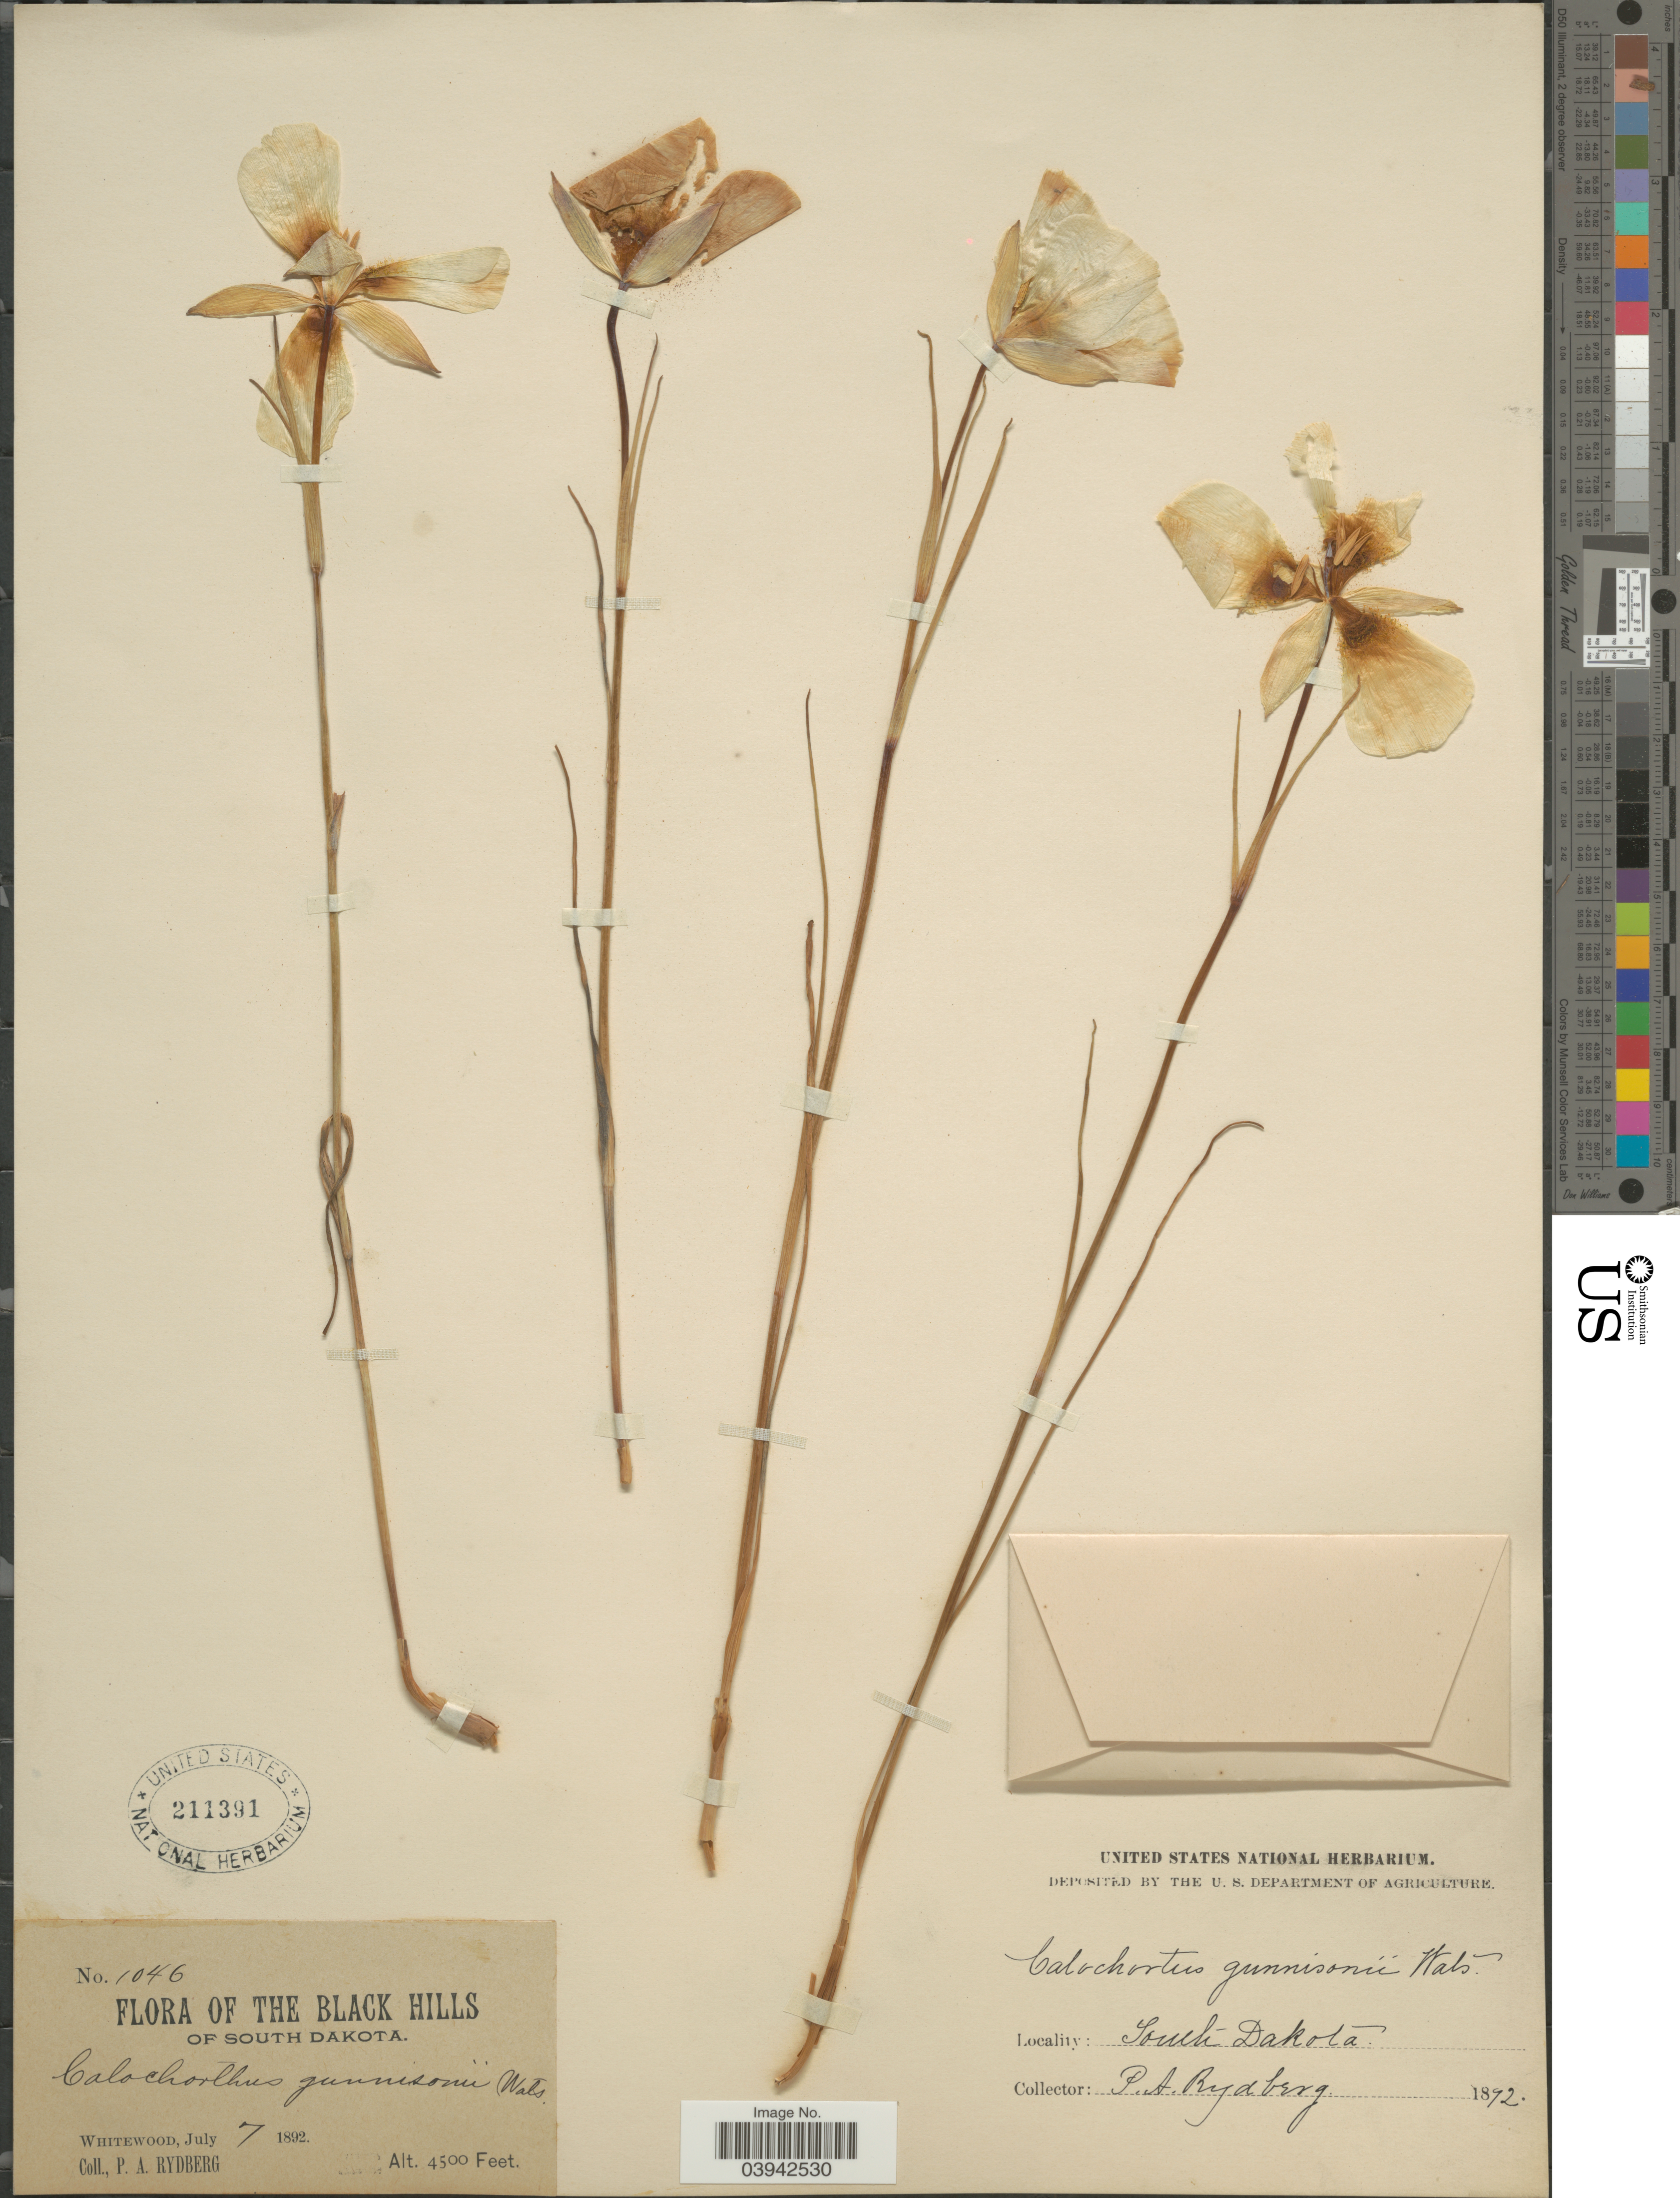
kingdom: Plantae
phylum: Tracheophyta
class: Liliopsida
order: Liliales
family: Liliaceae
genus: Calochortus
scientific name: Calochortus gunnisonii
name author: S. Watson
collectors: P. A. Rydberg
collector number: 1046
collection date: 1892-07-07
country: United States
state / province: South Dakota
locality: The Black Hills of South Dakota. Whitewood.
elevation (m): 1372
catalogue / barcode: US 211391